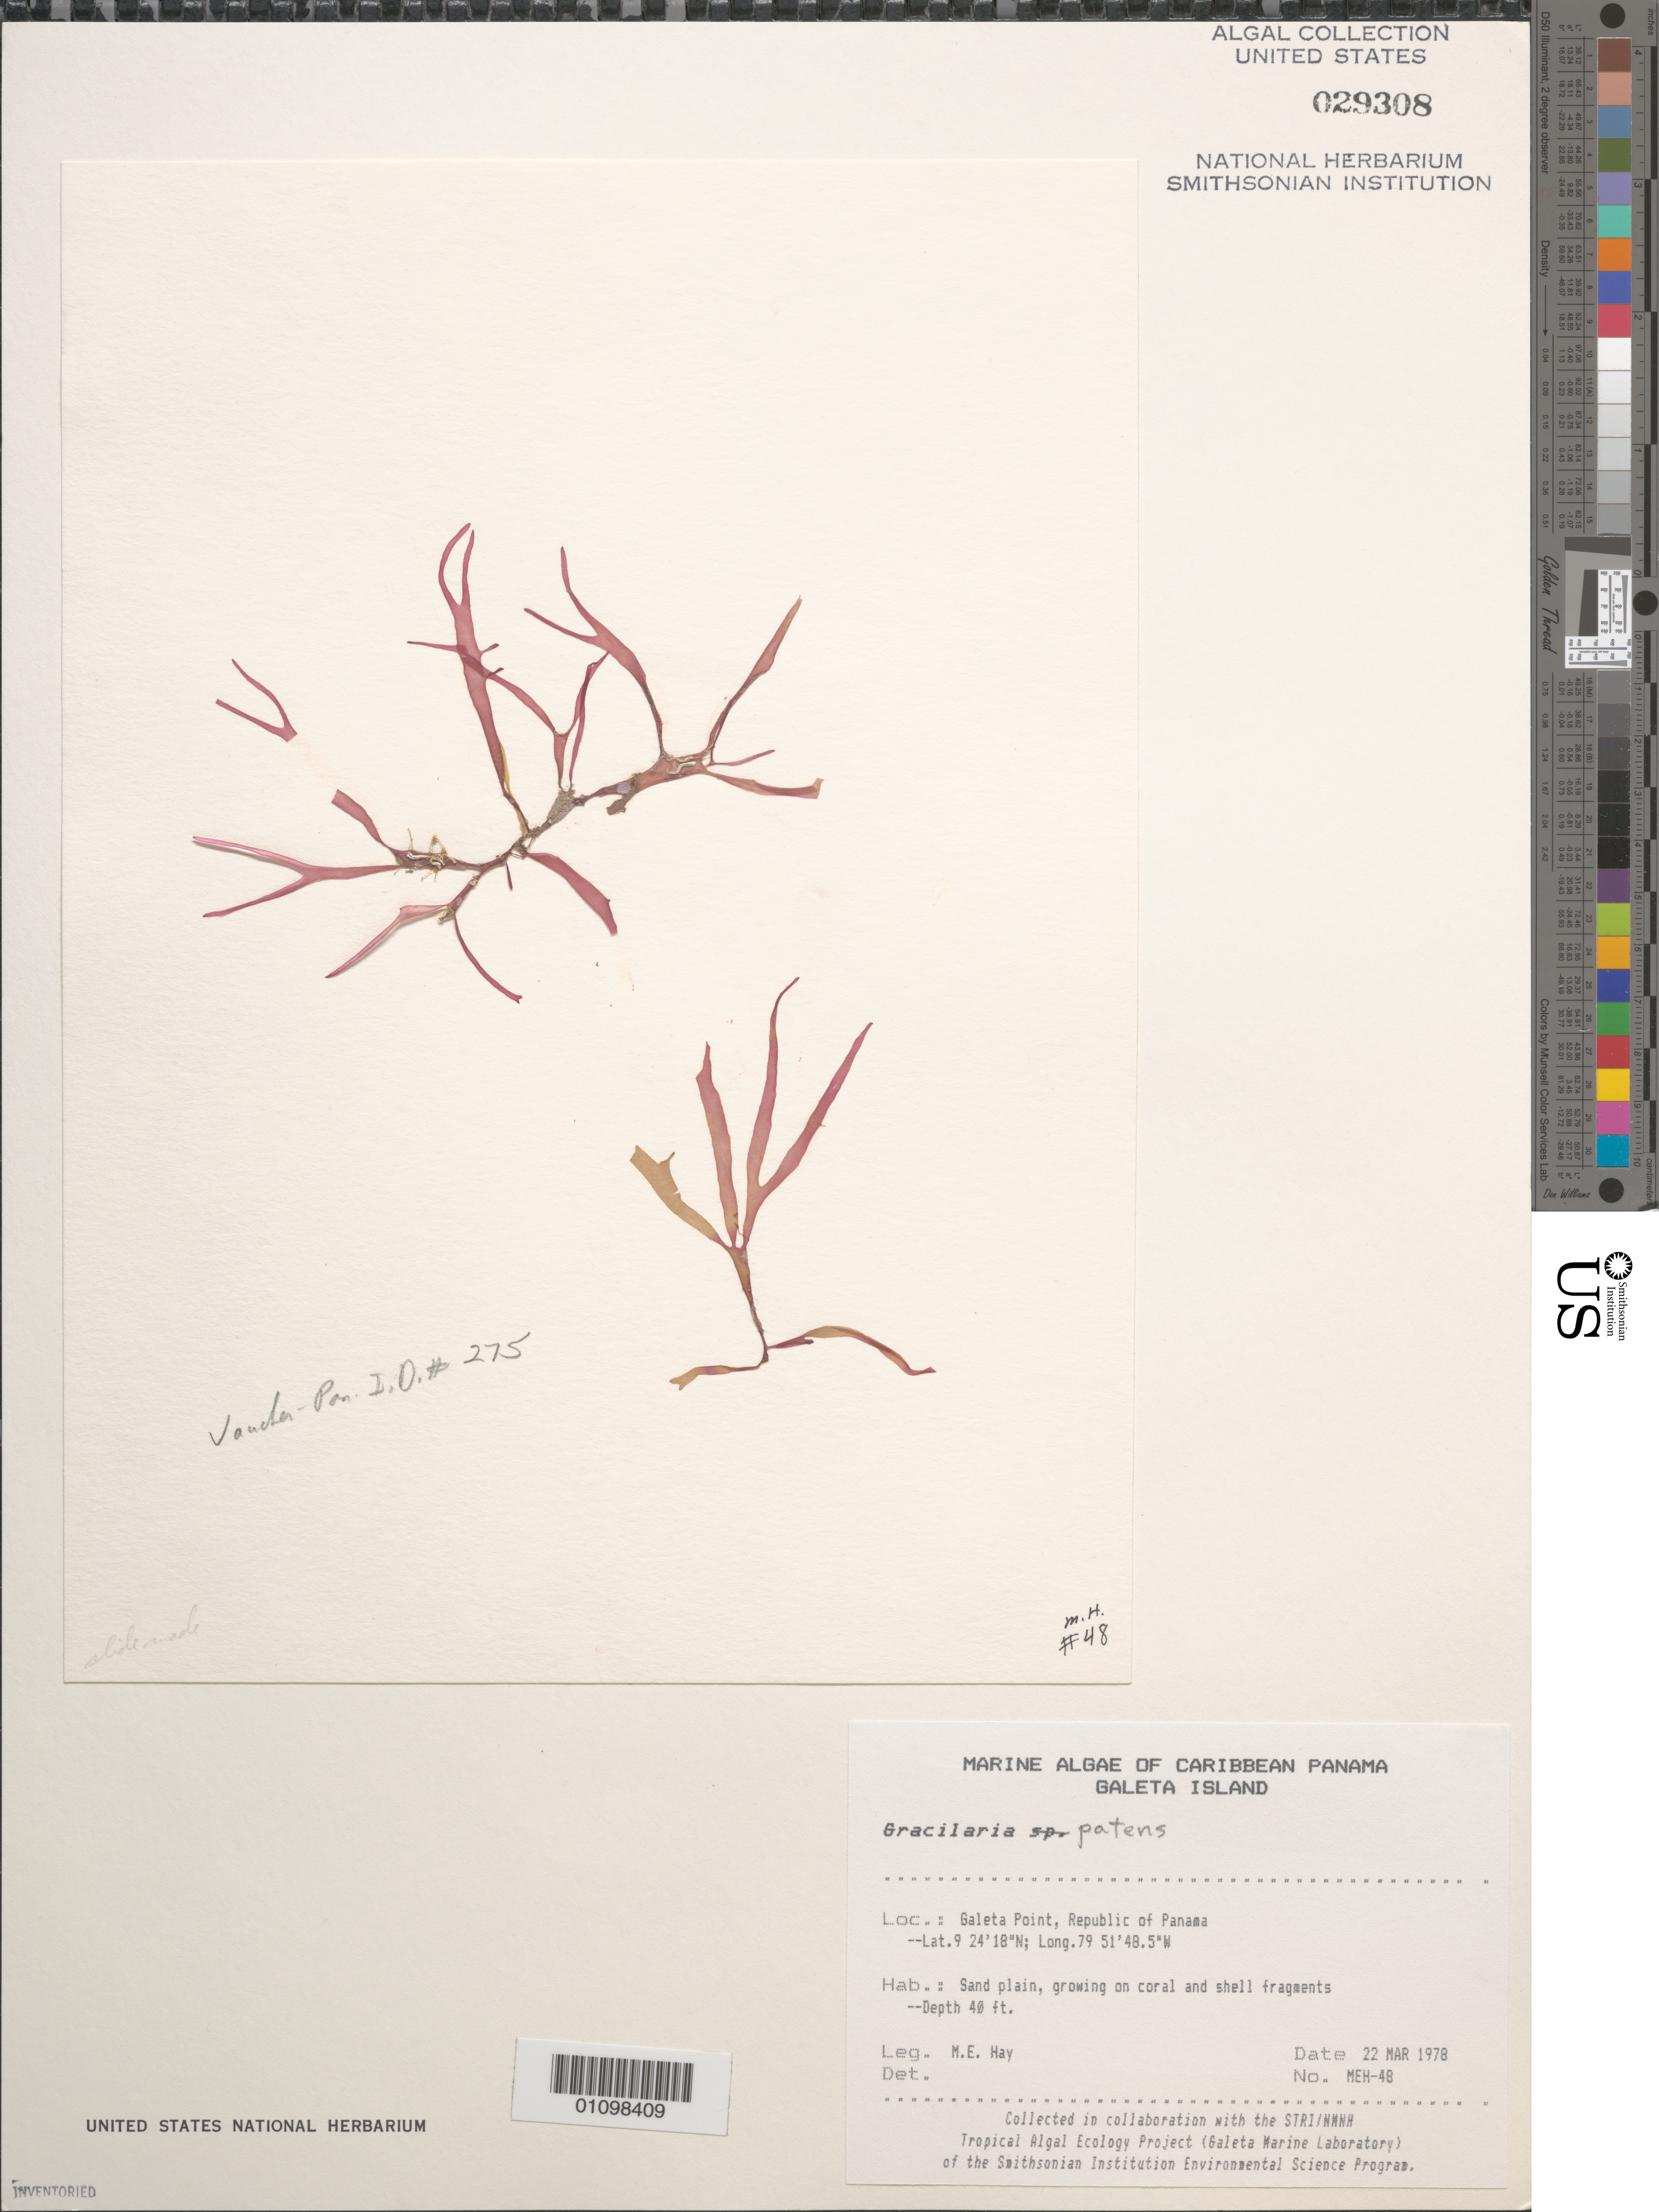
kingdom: Plantae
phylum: Rhodophyta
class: Florideophyceae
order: Gracilariales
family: Gracilariaceae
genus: Gracilaria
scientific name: Gracilaria patens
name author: P. Crouan & H. Crouan in Schramm & Maze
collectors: M. E. Hay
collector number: MEH-48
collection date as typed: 22 Mar 1978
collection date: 1978-03-22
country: Panama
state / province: Colón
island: Galeta Island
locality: Galeta Point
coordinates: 9 24' 18" N, 79 51' 48.5" W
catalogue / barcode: US 29308